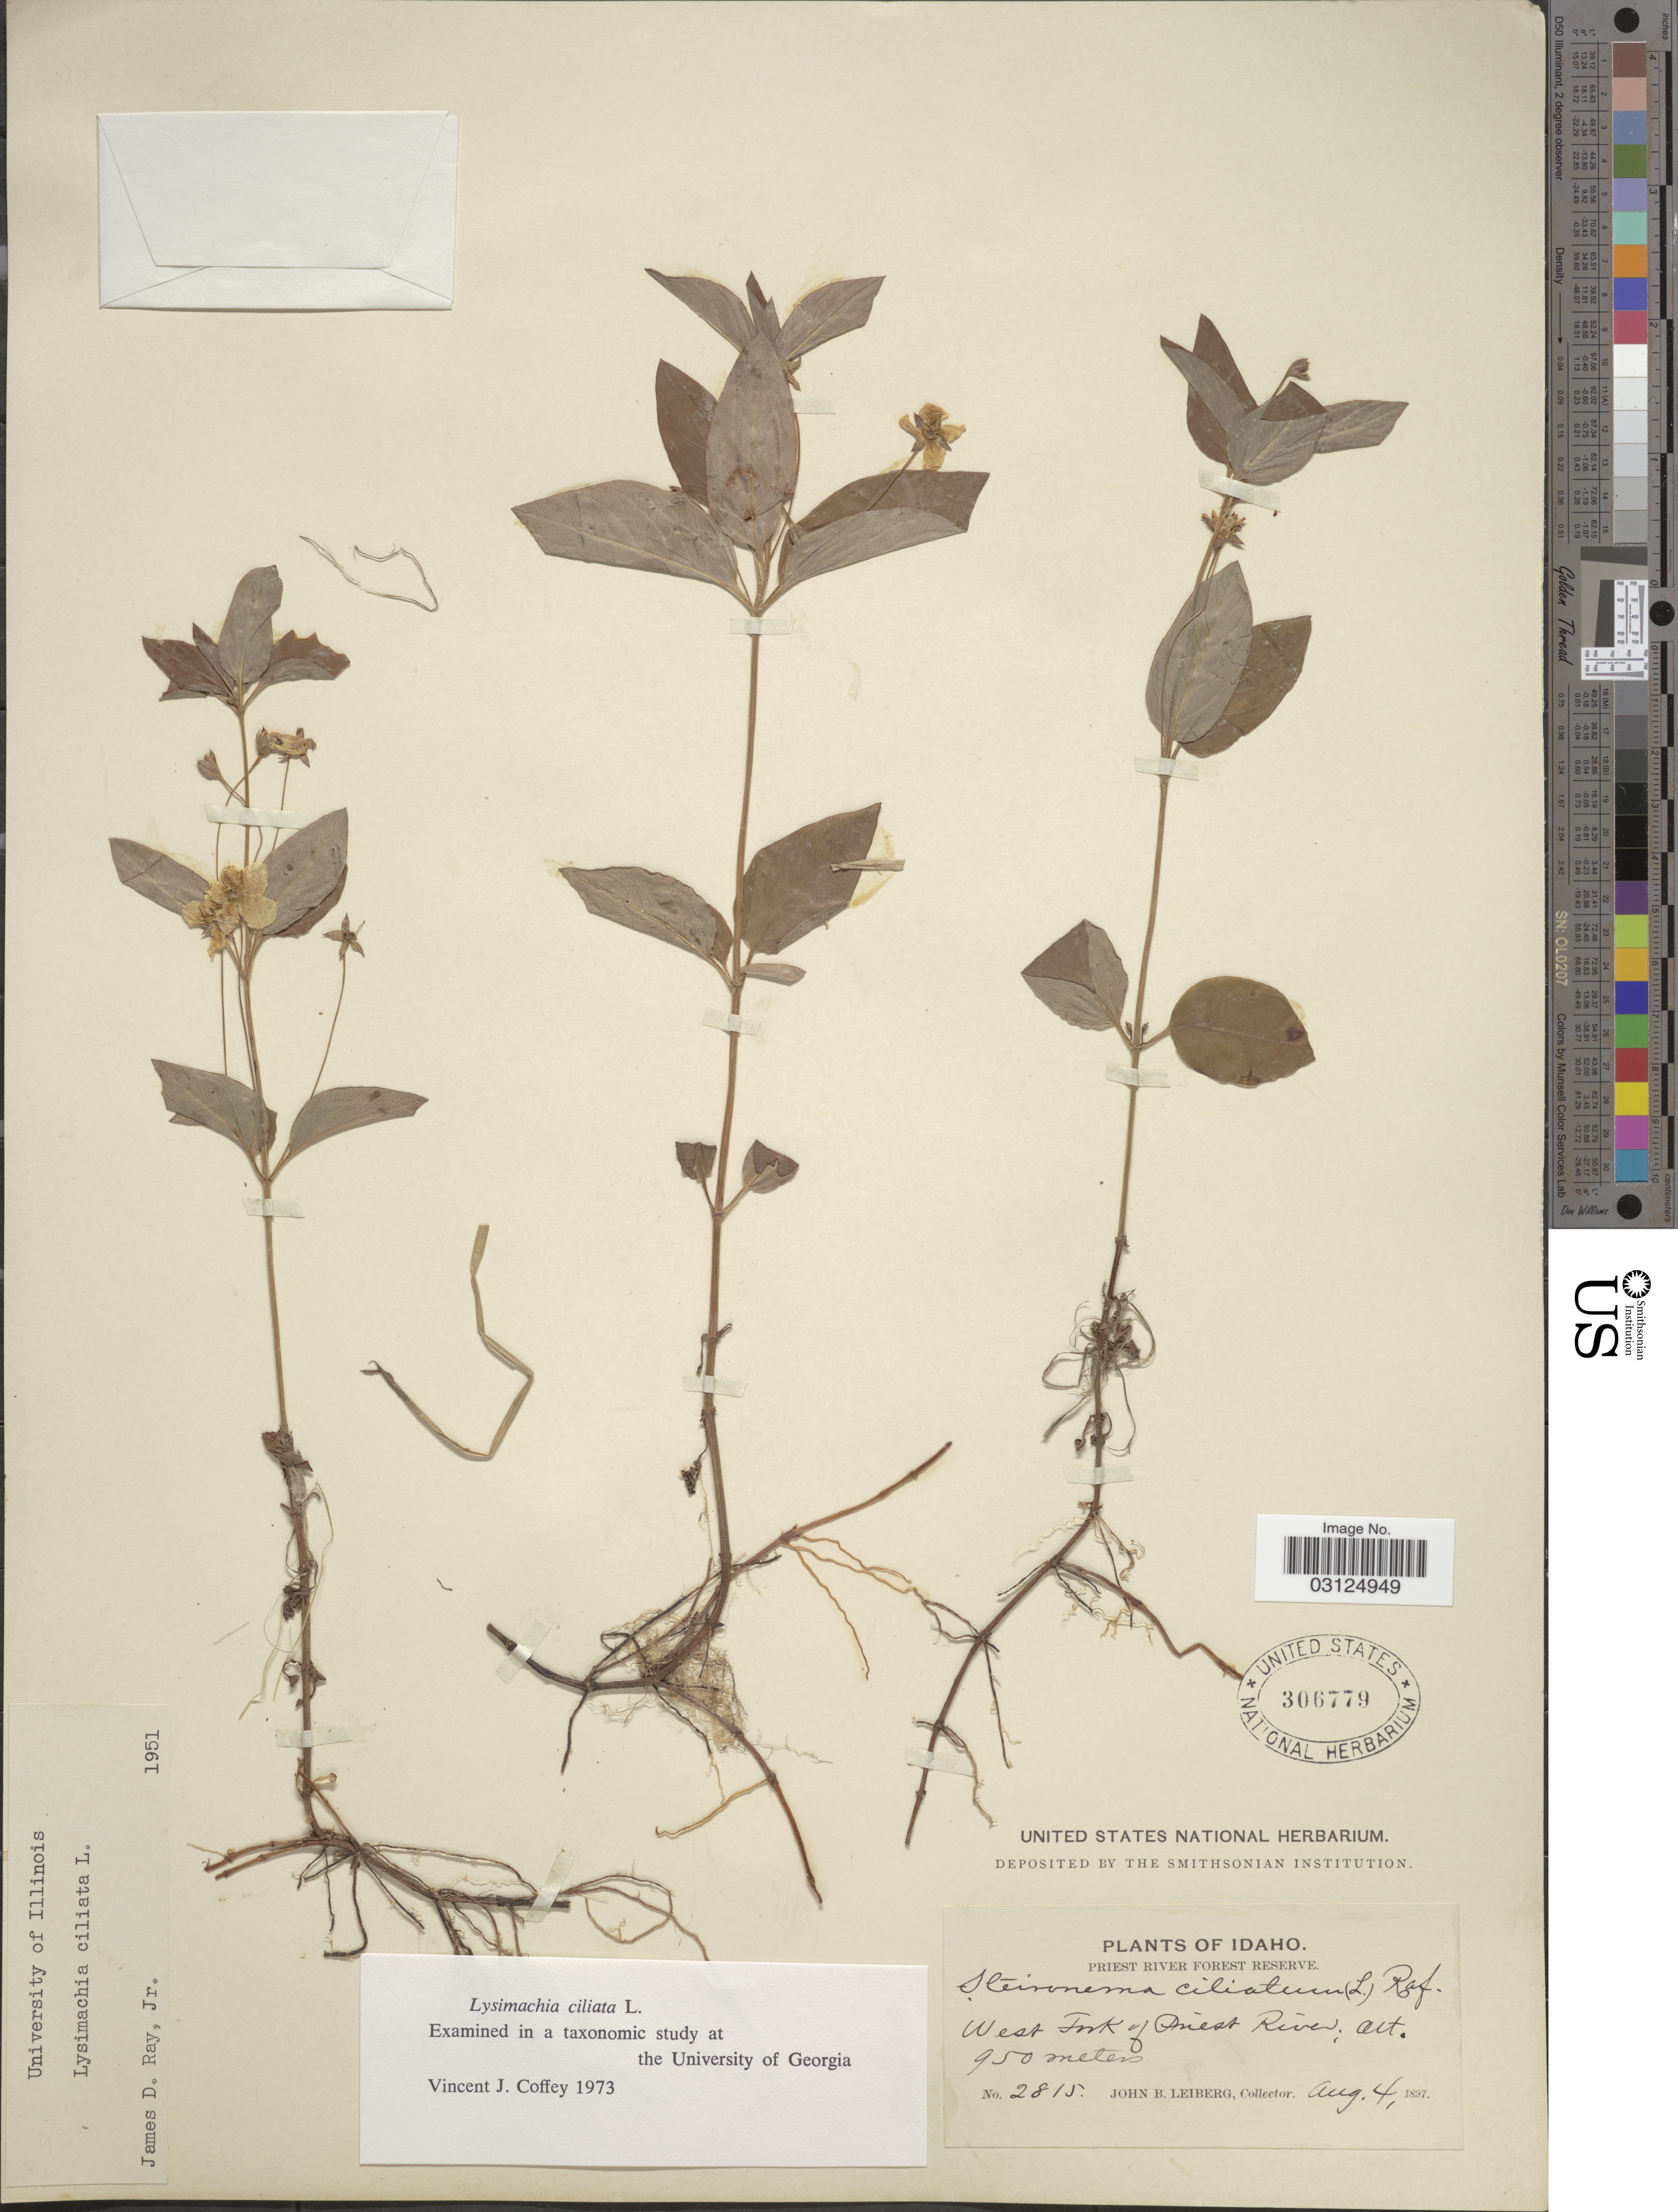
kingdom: Plantae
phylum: Tracheophyta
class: Magnoliopsida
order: Ericales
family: Primulaceae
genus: Lysimachia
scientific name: Lysimachia ciliata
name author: L.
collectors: J. B. Leiberg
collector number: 2815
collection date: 1897-08-04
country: United States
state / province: Idaho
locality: Priest River Forest Reserve. West Fork of Priest River.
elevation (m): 950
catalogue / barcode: US 306779